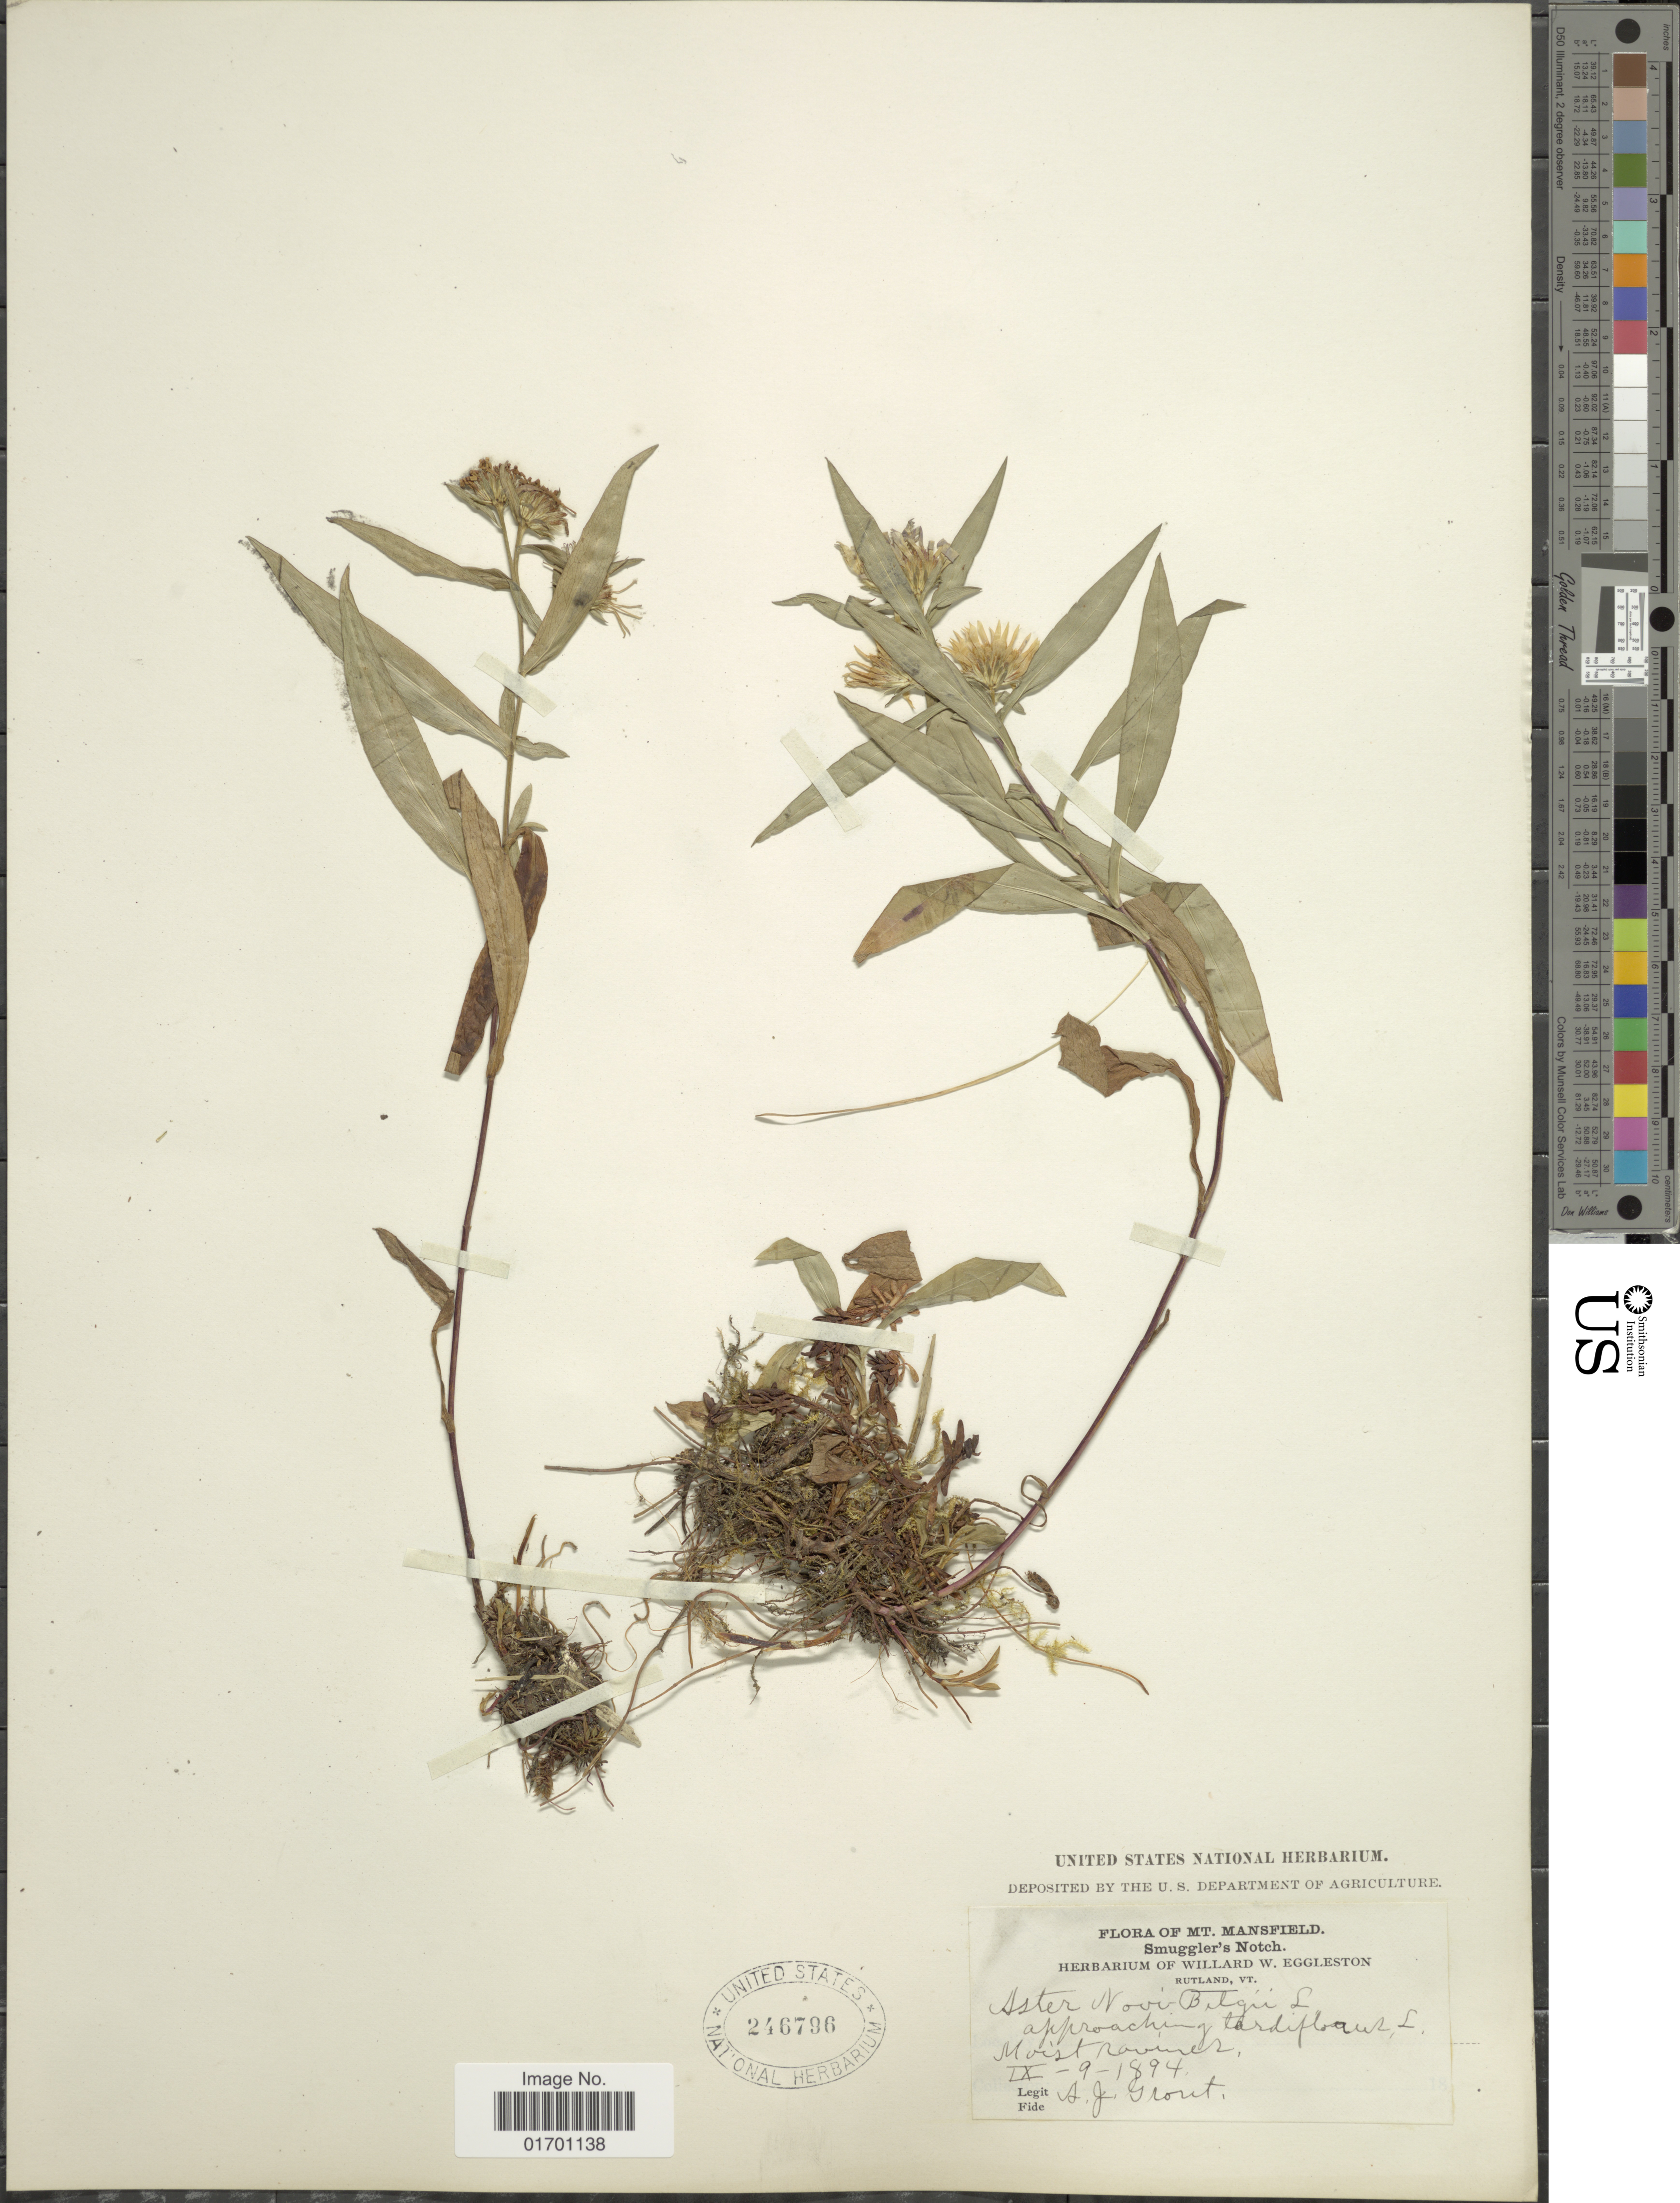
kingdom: Plantae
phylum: Tracheophyta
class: Magnoliopsida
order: Asterales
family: Asteraceae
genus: Symphyotrichum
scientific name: Symphyotrichum novi-belgii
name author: (L.) G.L. Nesom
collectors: A. J. Grout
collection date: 1894-09-09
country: United States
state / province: Vermont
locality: Mt. Mansfield, Smuggler's Notch.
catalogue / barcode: US 246796